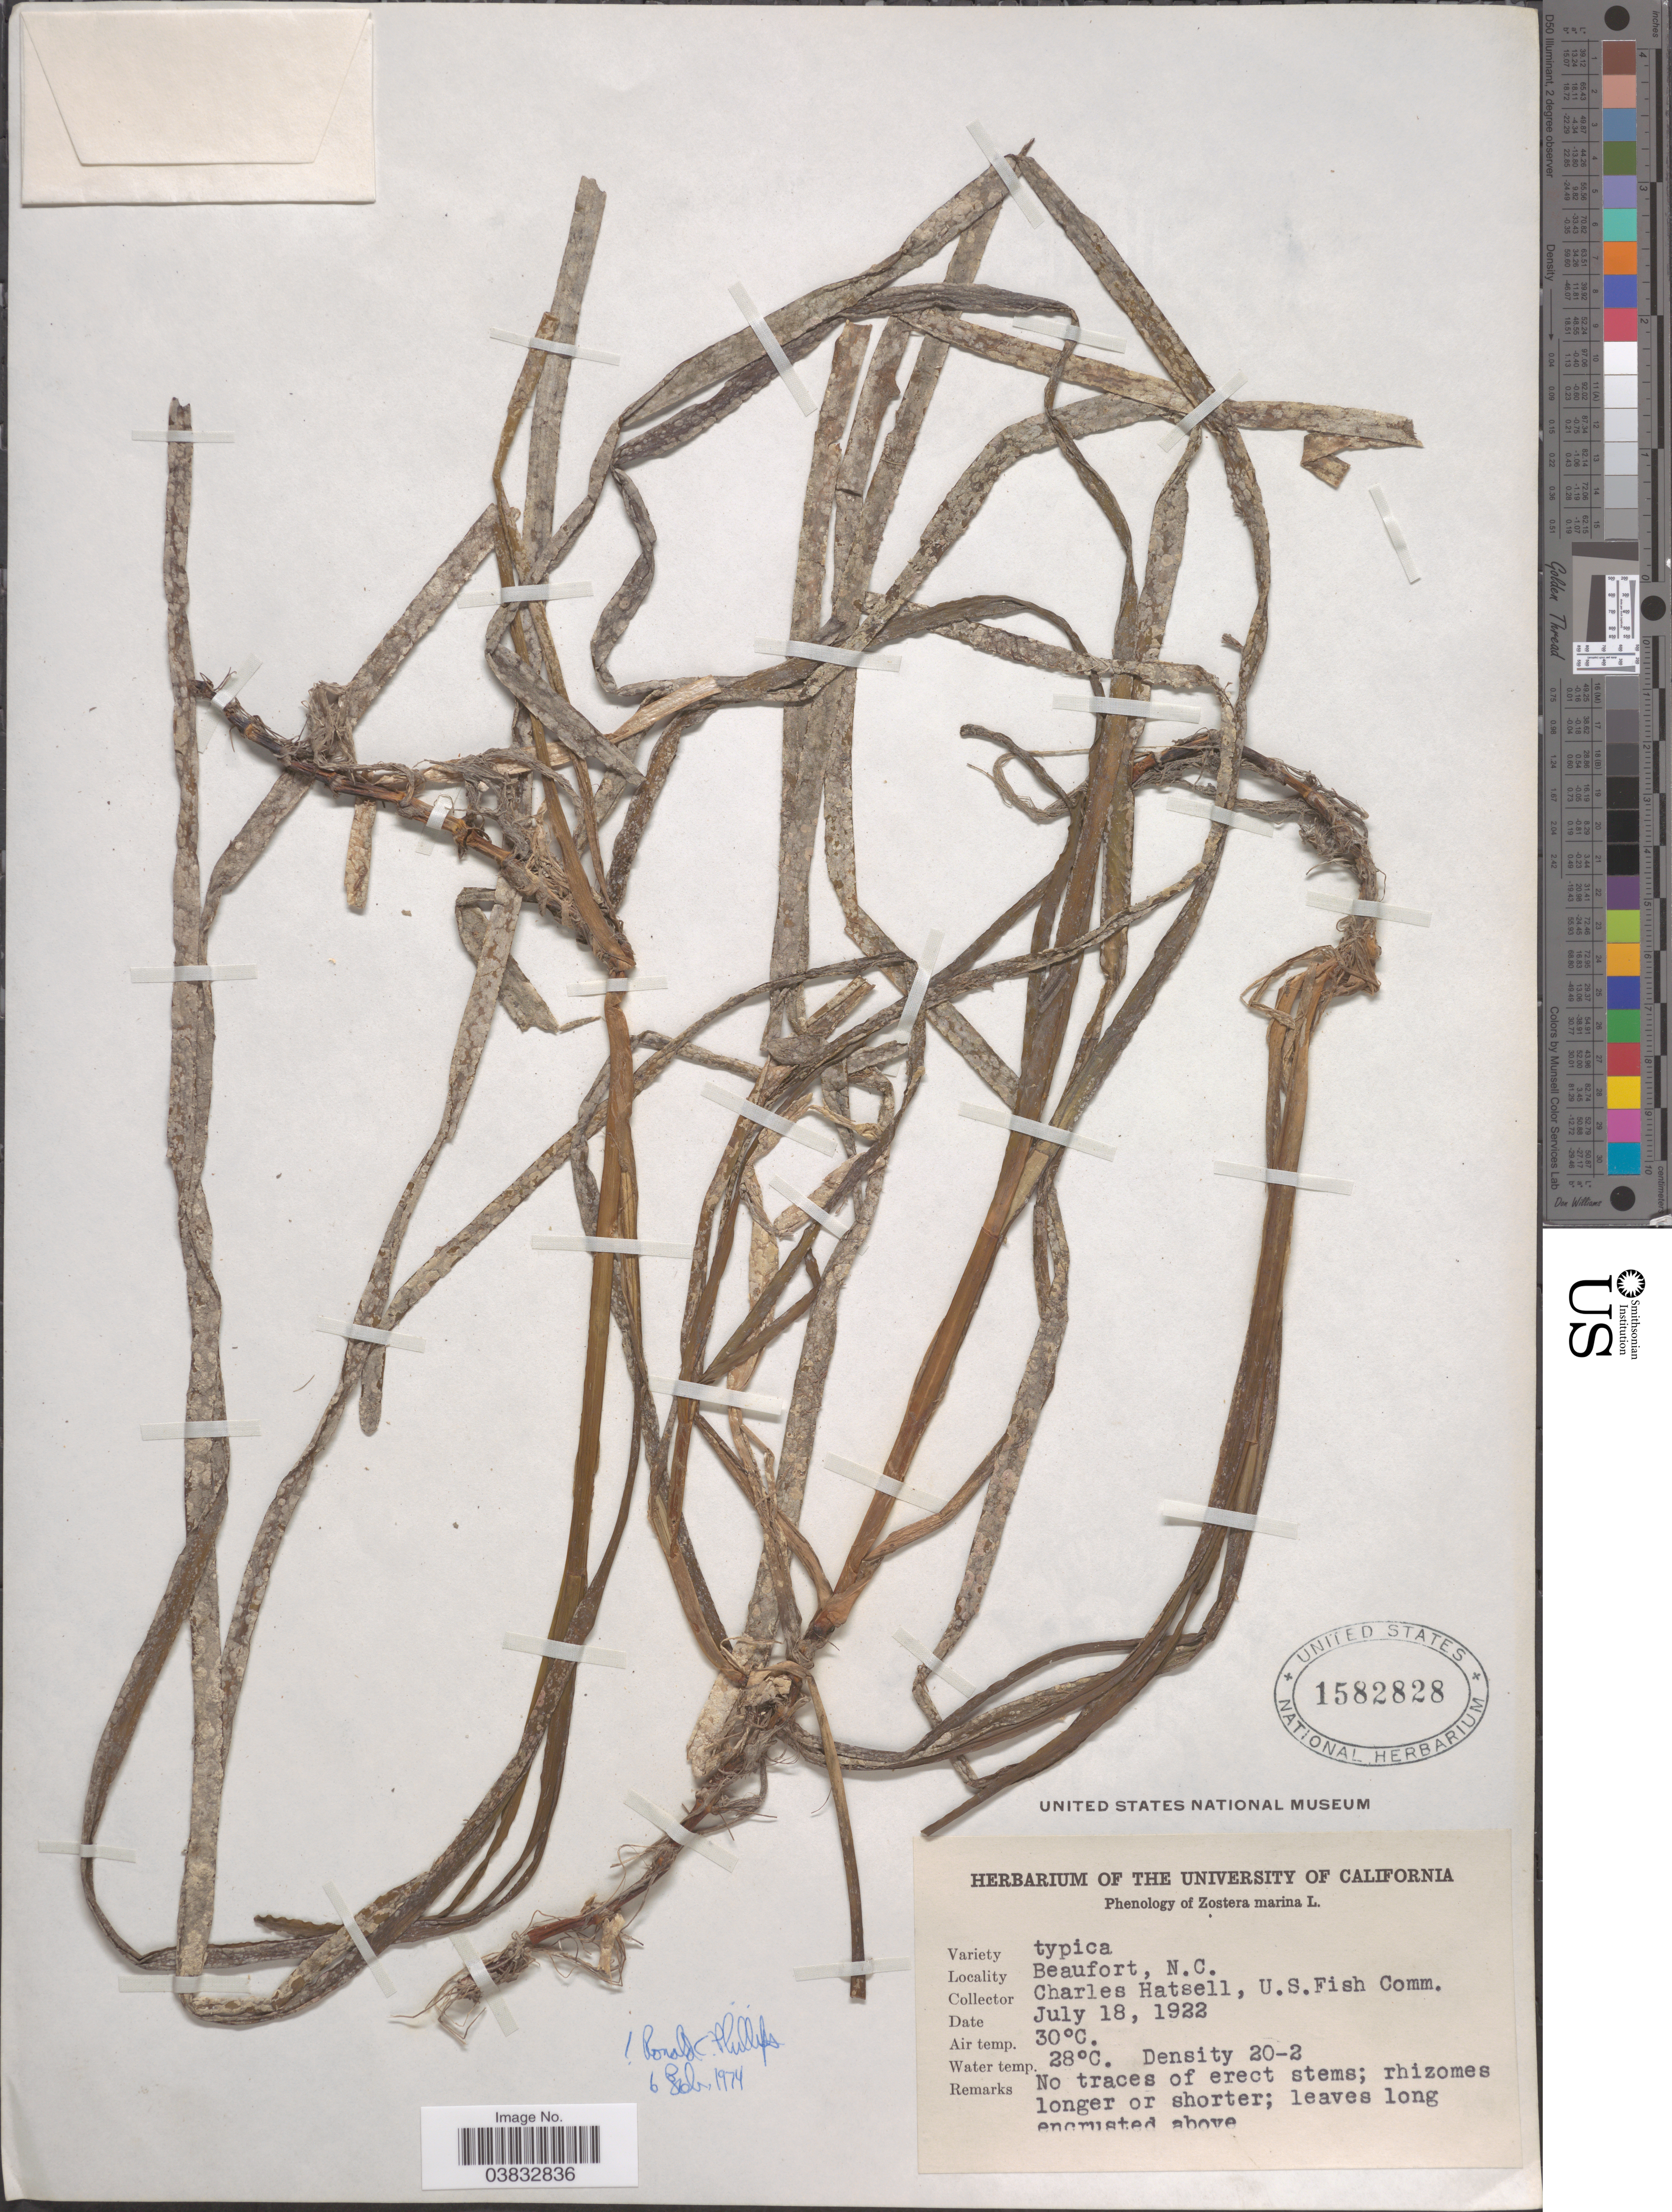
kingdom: Plantae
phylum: Tracheophyta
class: Liliopsida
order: Alismatales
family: Zosteraceae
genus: Zostera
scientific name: Zostera marina var. typica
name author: L.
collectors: C. Hatsell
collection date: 1922-07-18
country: United States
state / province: North Carolina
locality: Beaufort.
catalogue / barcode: US 1582828